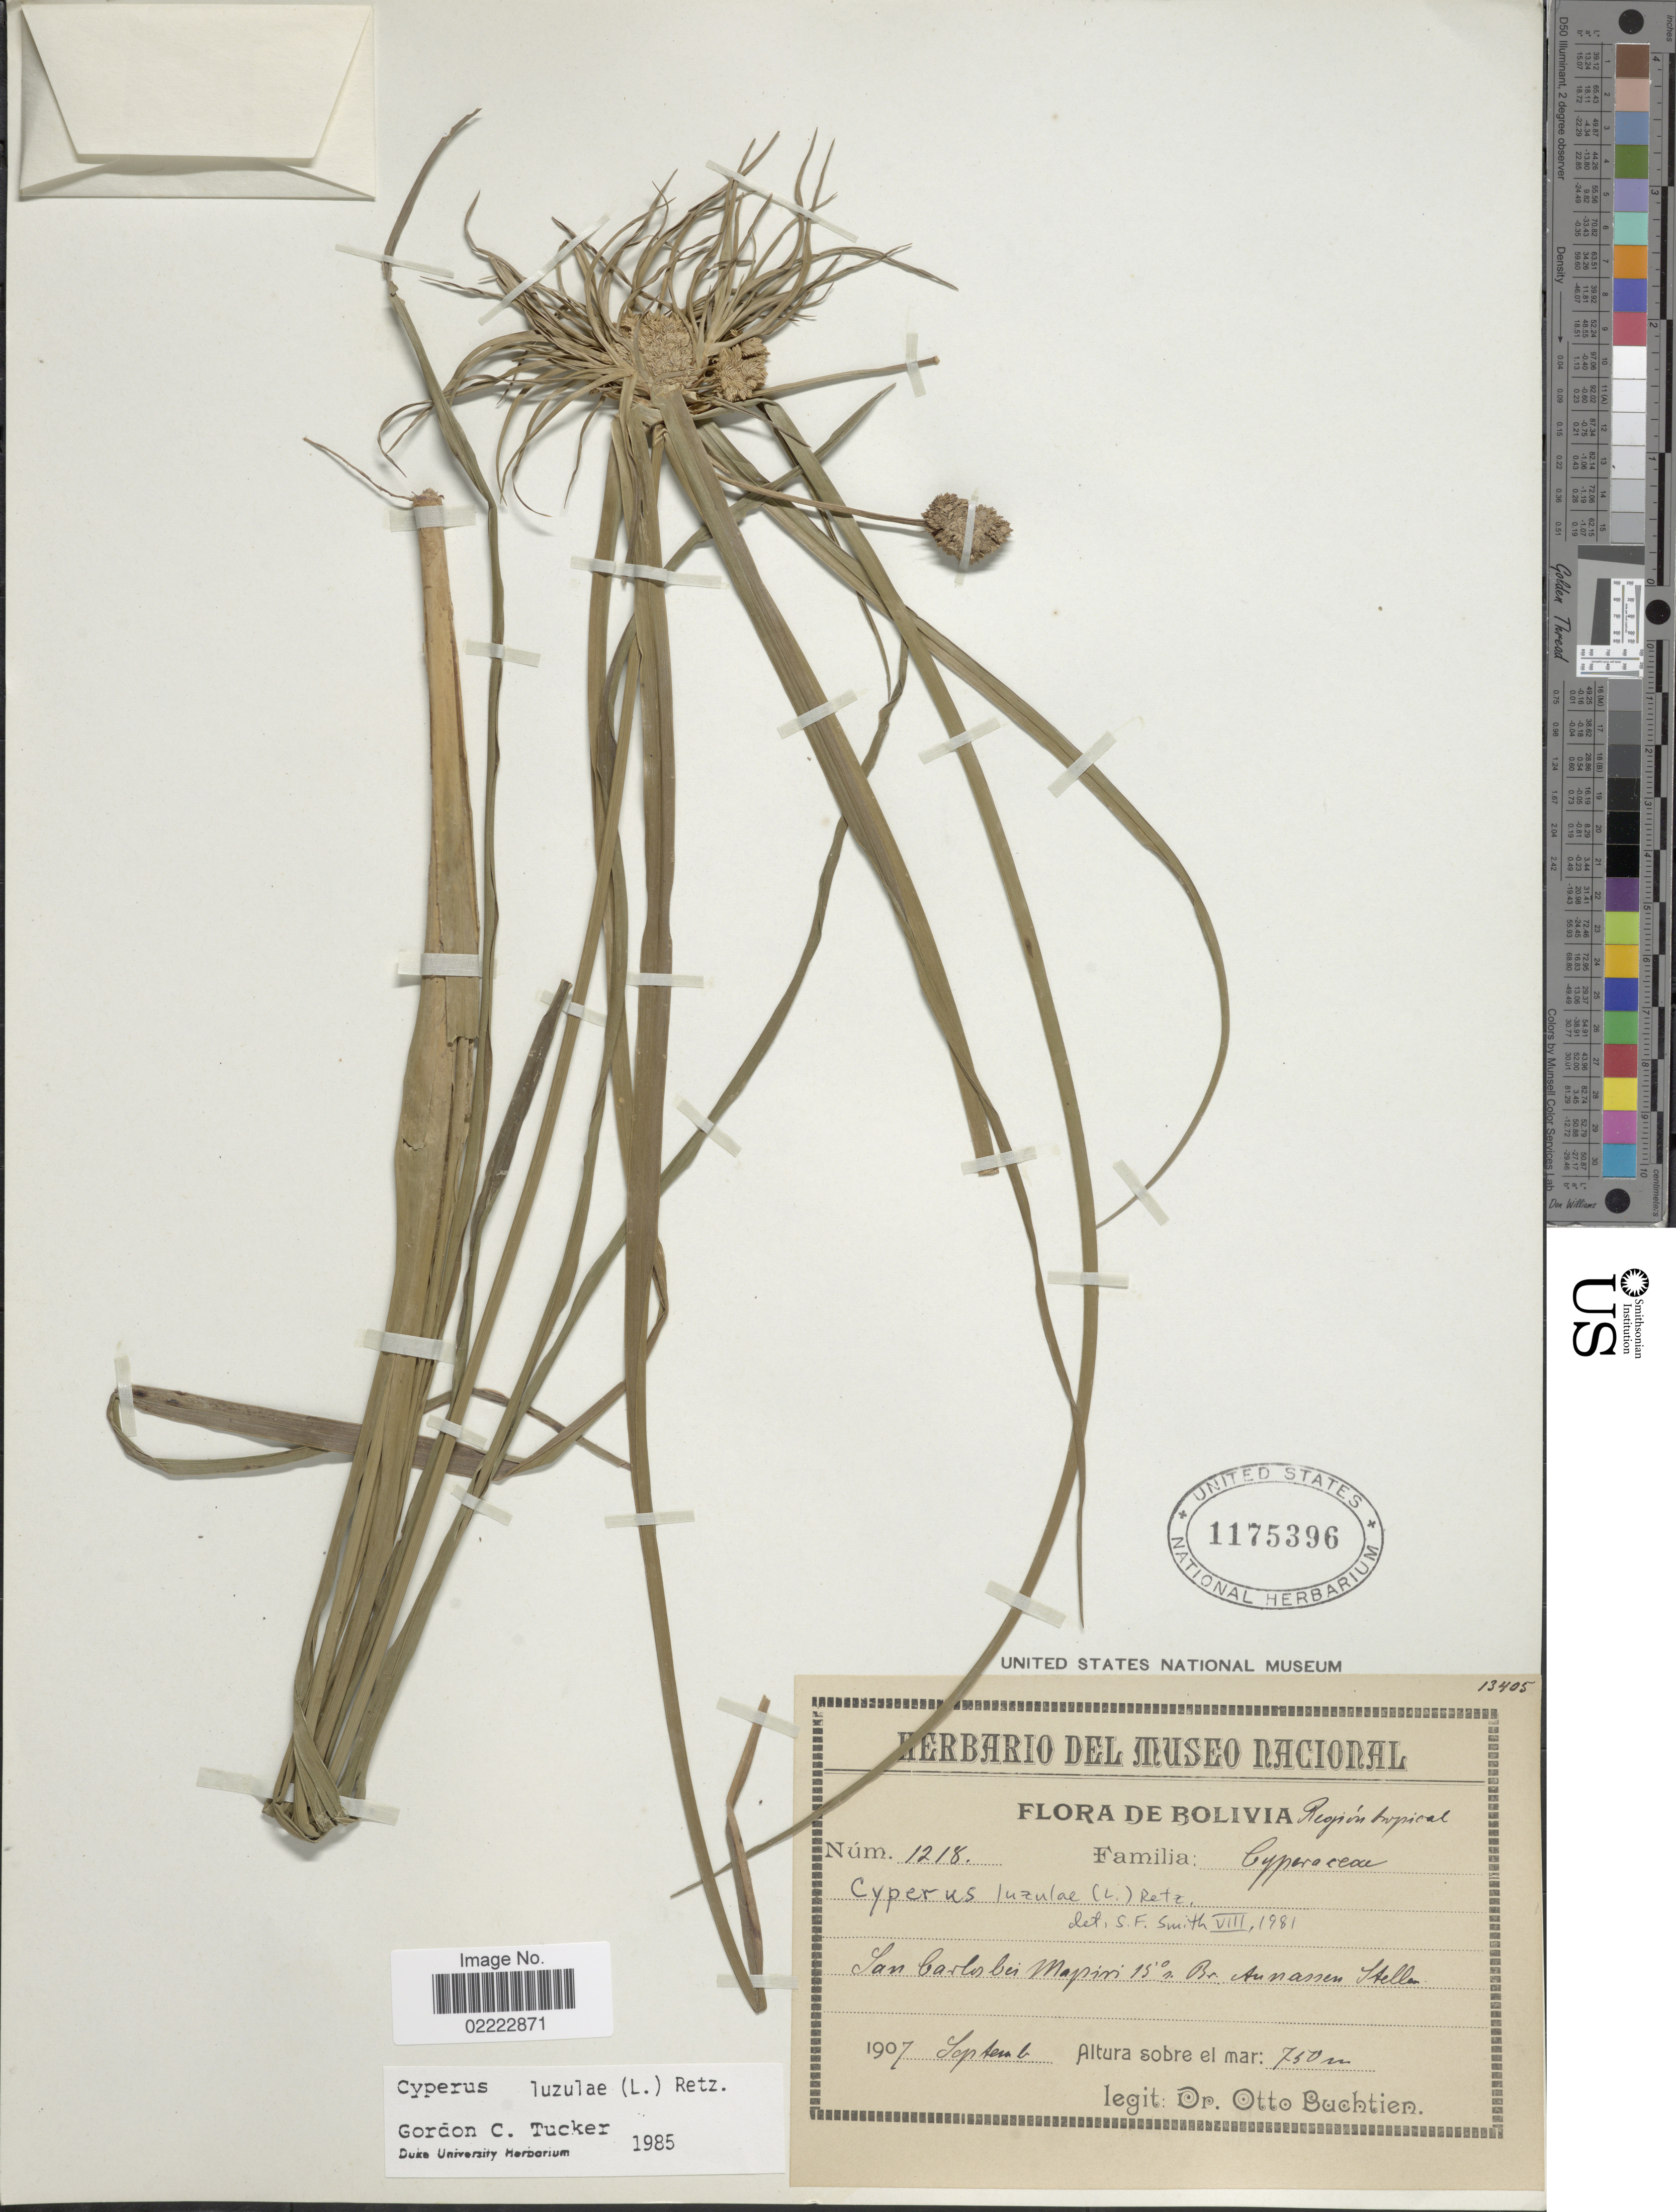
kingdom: Plantae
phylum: Tracheophyta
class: Liliopsida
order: Poales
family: Cyperaceae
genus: Cyperus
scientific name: Cyperus luzulae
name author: (L.) Rottb. ex Retz.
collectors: O. Buchtien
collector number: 1218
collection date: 1907-09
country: Bolivia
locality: Region Tropical. San Carlos bei Mapiri 15°s. Br.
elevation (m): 750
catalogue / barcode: US 1175396